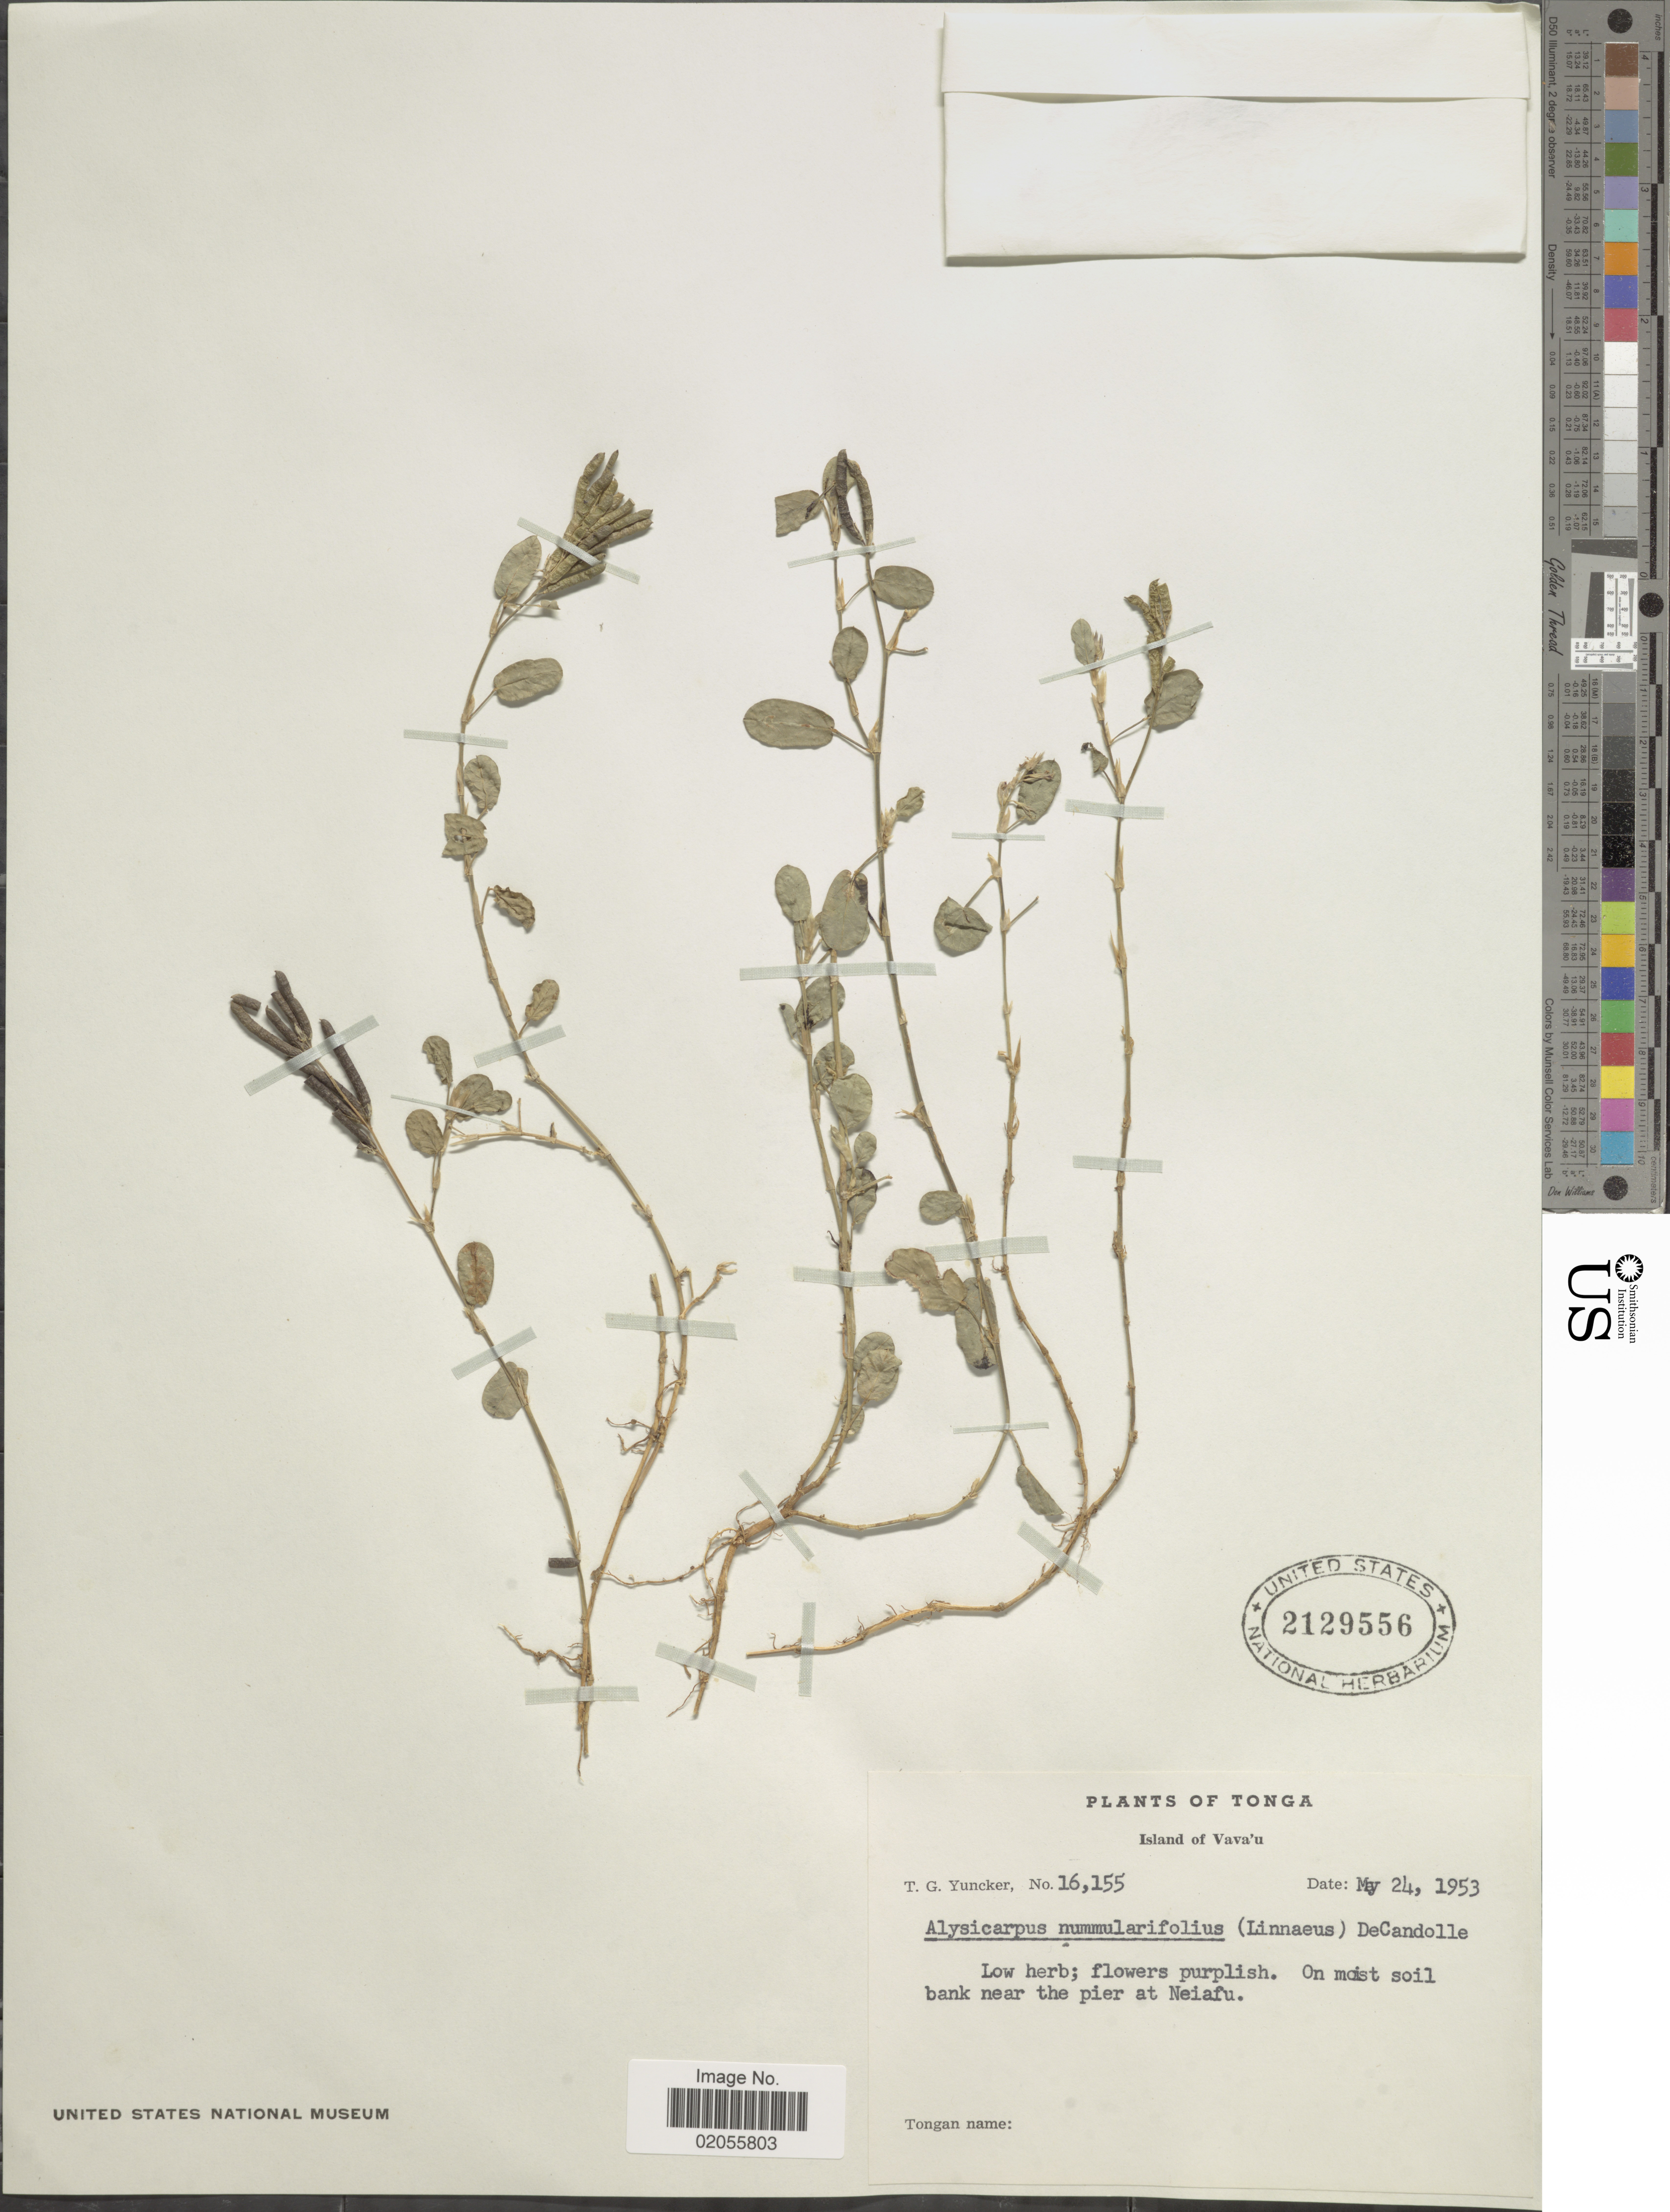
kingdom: Plantae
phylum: Tracheophyta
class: Magnoliopsida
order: Fabales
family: Fabaceae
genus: Alysicarpus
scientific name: Alysicarpus vaginalis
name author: (L.) DC.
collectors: T. G. Yuncker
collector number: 16155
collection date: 1953-05-24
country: Tonga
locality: Island of vava'u. On moist soil bank near the pier at Neiafu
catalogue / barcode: US 2129556